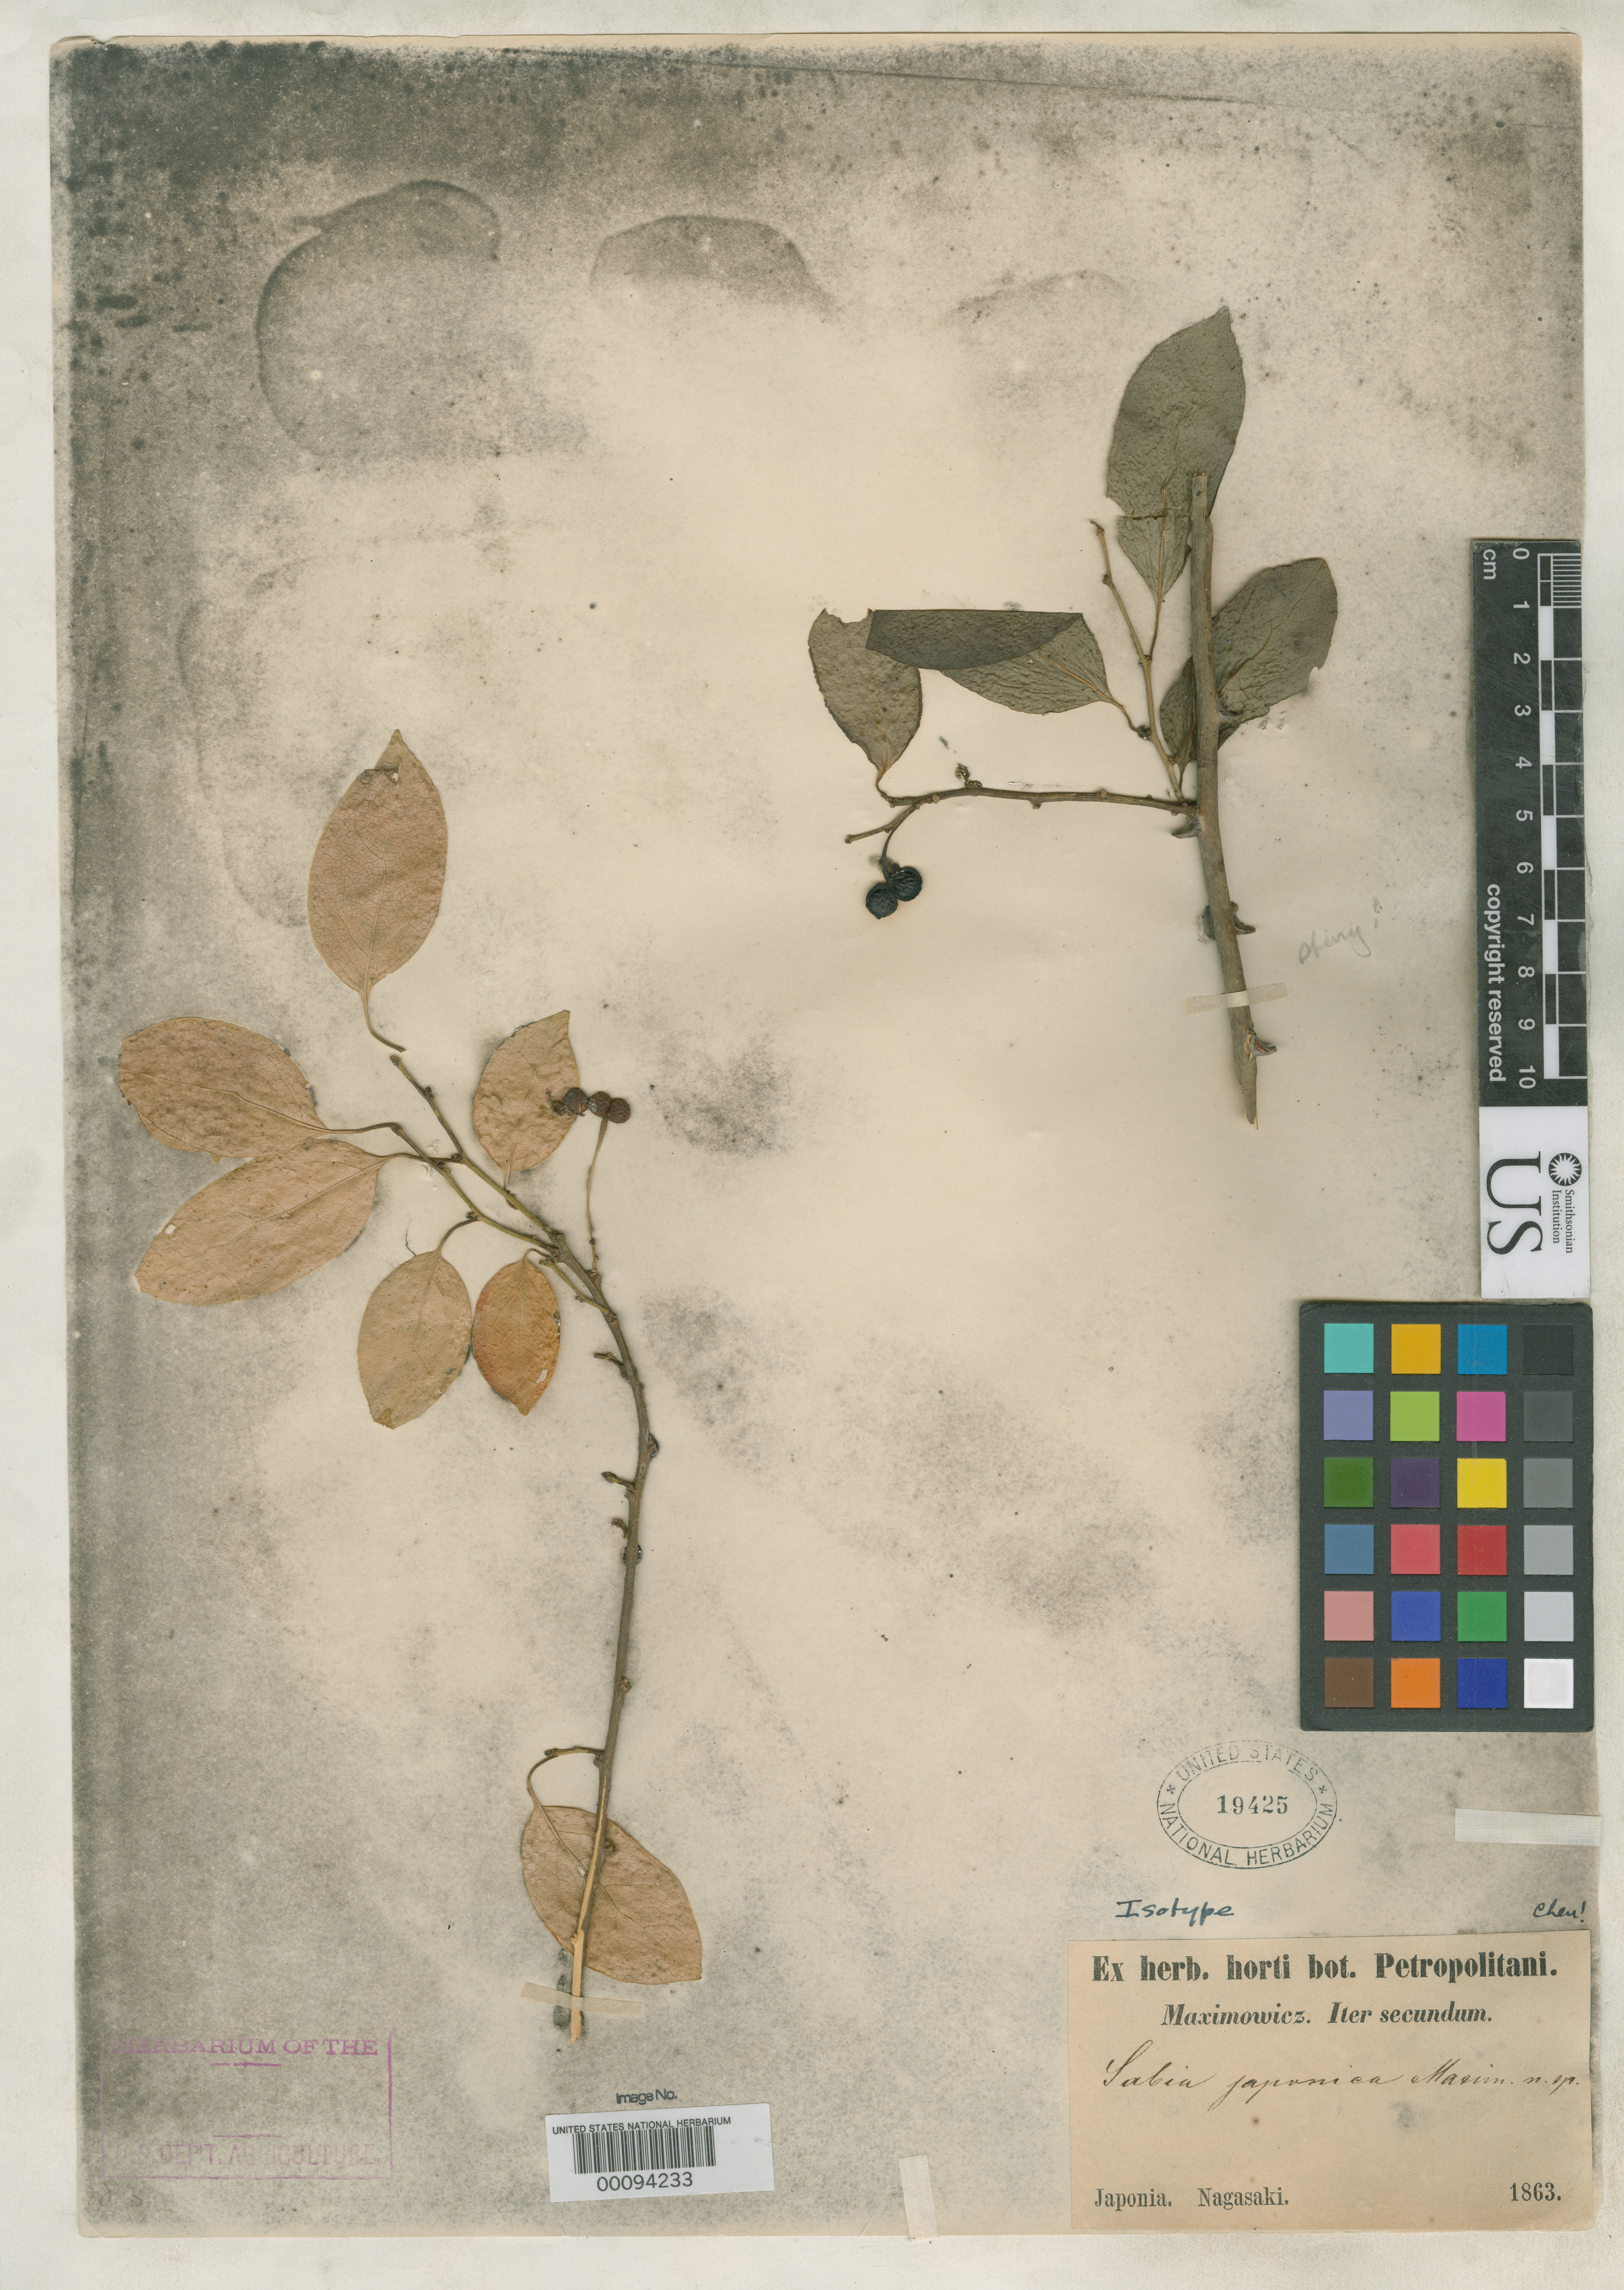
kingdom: Plantae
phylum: Tracheophyta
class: Magnoliopsida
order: Proteales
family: Sabiaceae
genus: Sabia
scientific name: Sabia japonica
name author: Maxim.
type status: Type Collection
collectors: C. J. Maximowicz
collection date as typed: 1863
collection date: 1863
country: Japan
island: Kyushu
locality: Japonia. Nagasaki.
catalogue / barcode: US 19425